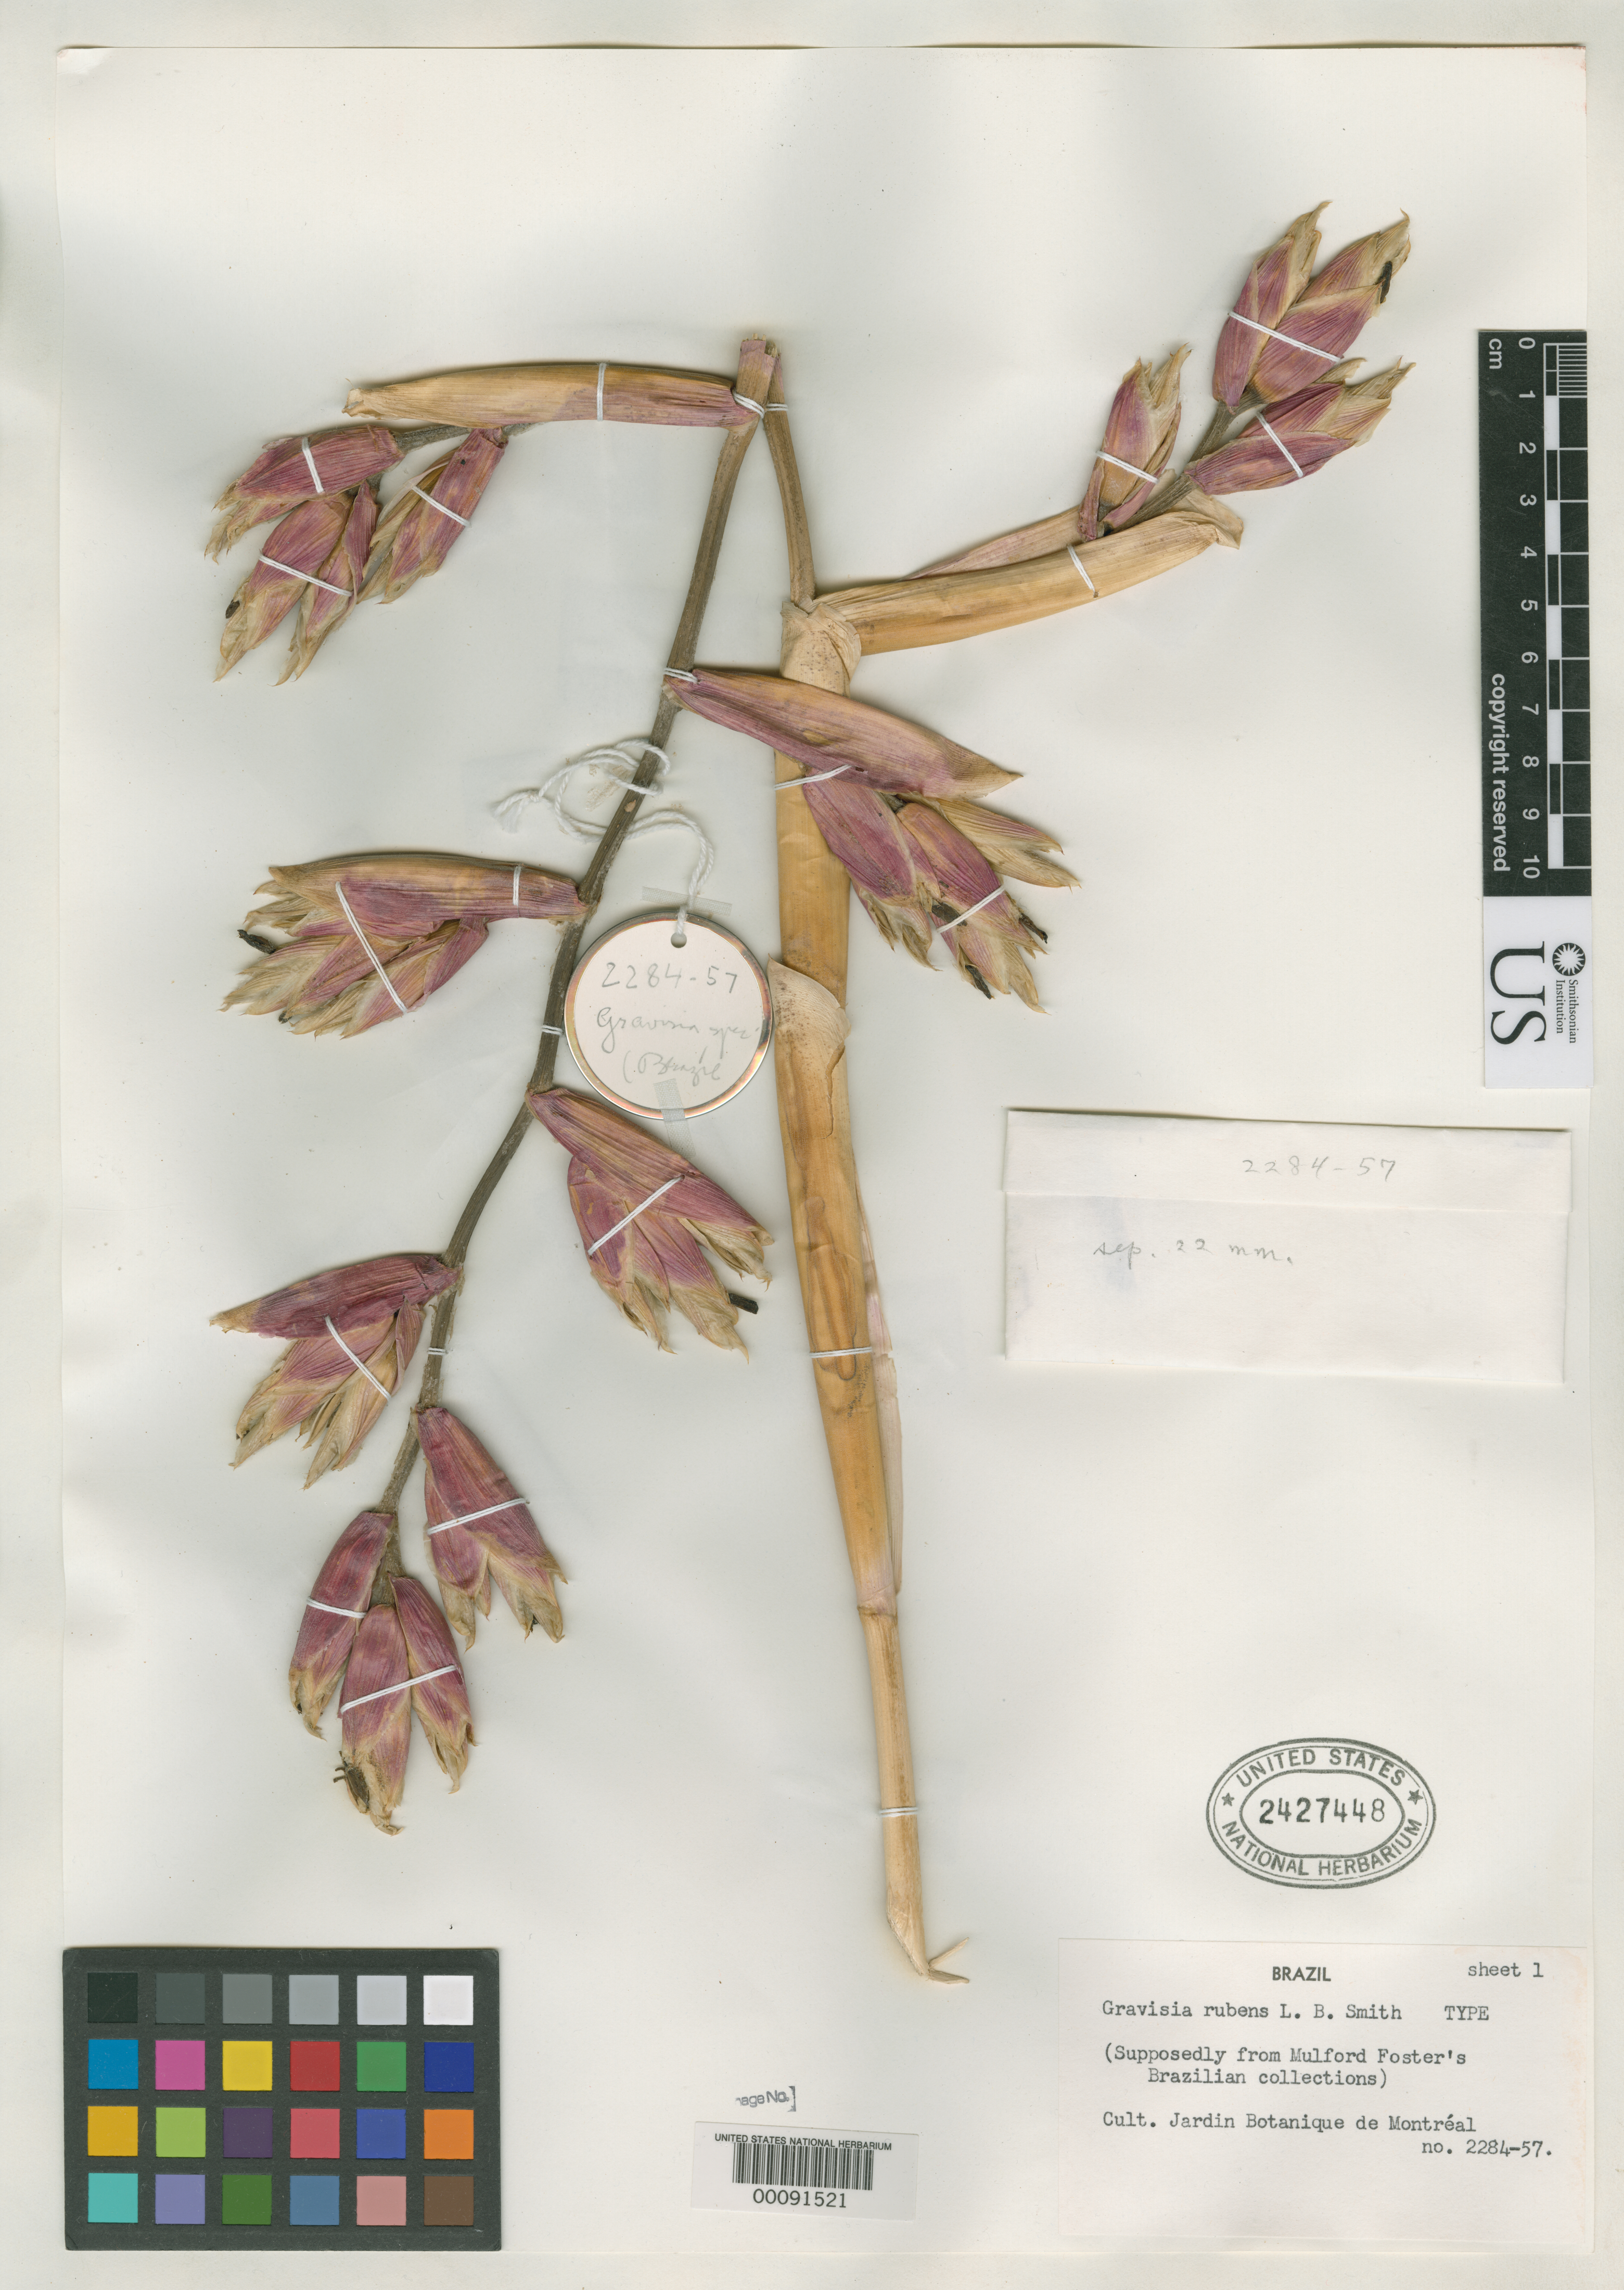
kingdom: Plantae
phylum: Tracheophyta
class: Liliopsida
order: Poales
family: Bromeliaceae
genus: Gravisia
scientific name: Gravisia rubens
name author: L.B. Sm.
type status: Holotype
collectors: M. B. Foster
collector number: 2284-57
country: Brazil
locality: Cultivated at Jardin Botanique de Montreal.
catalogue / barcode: US 2427448